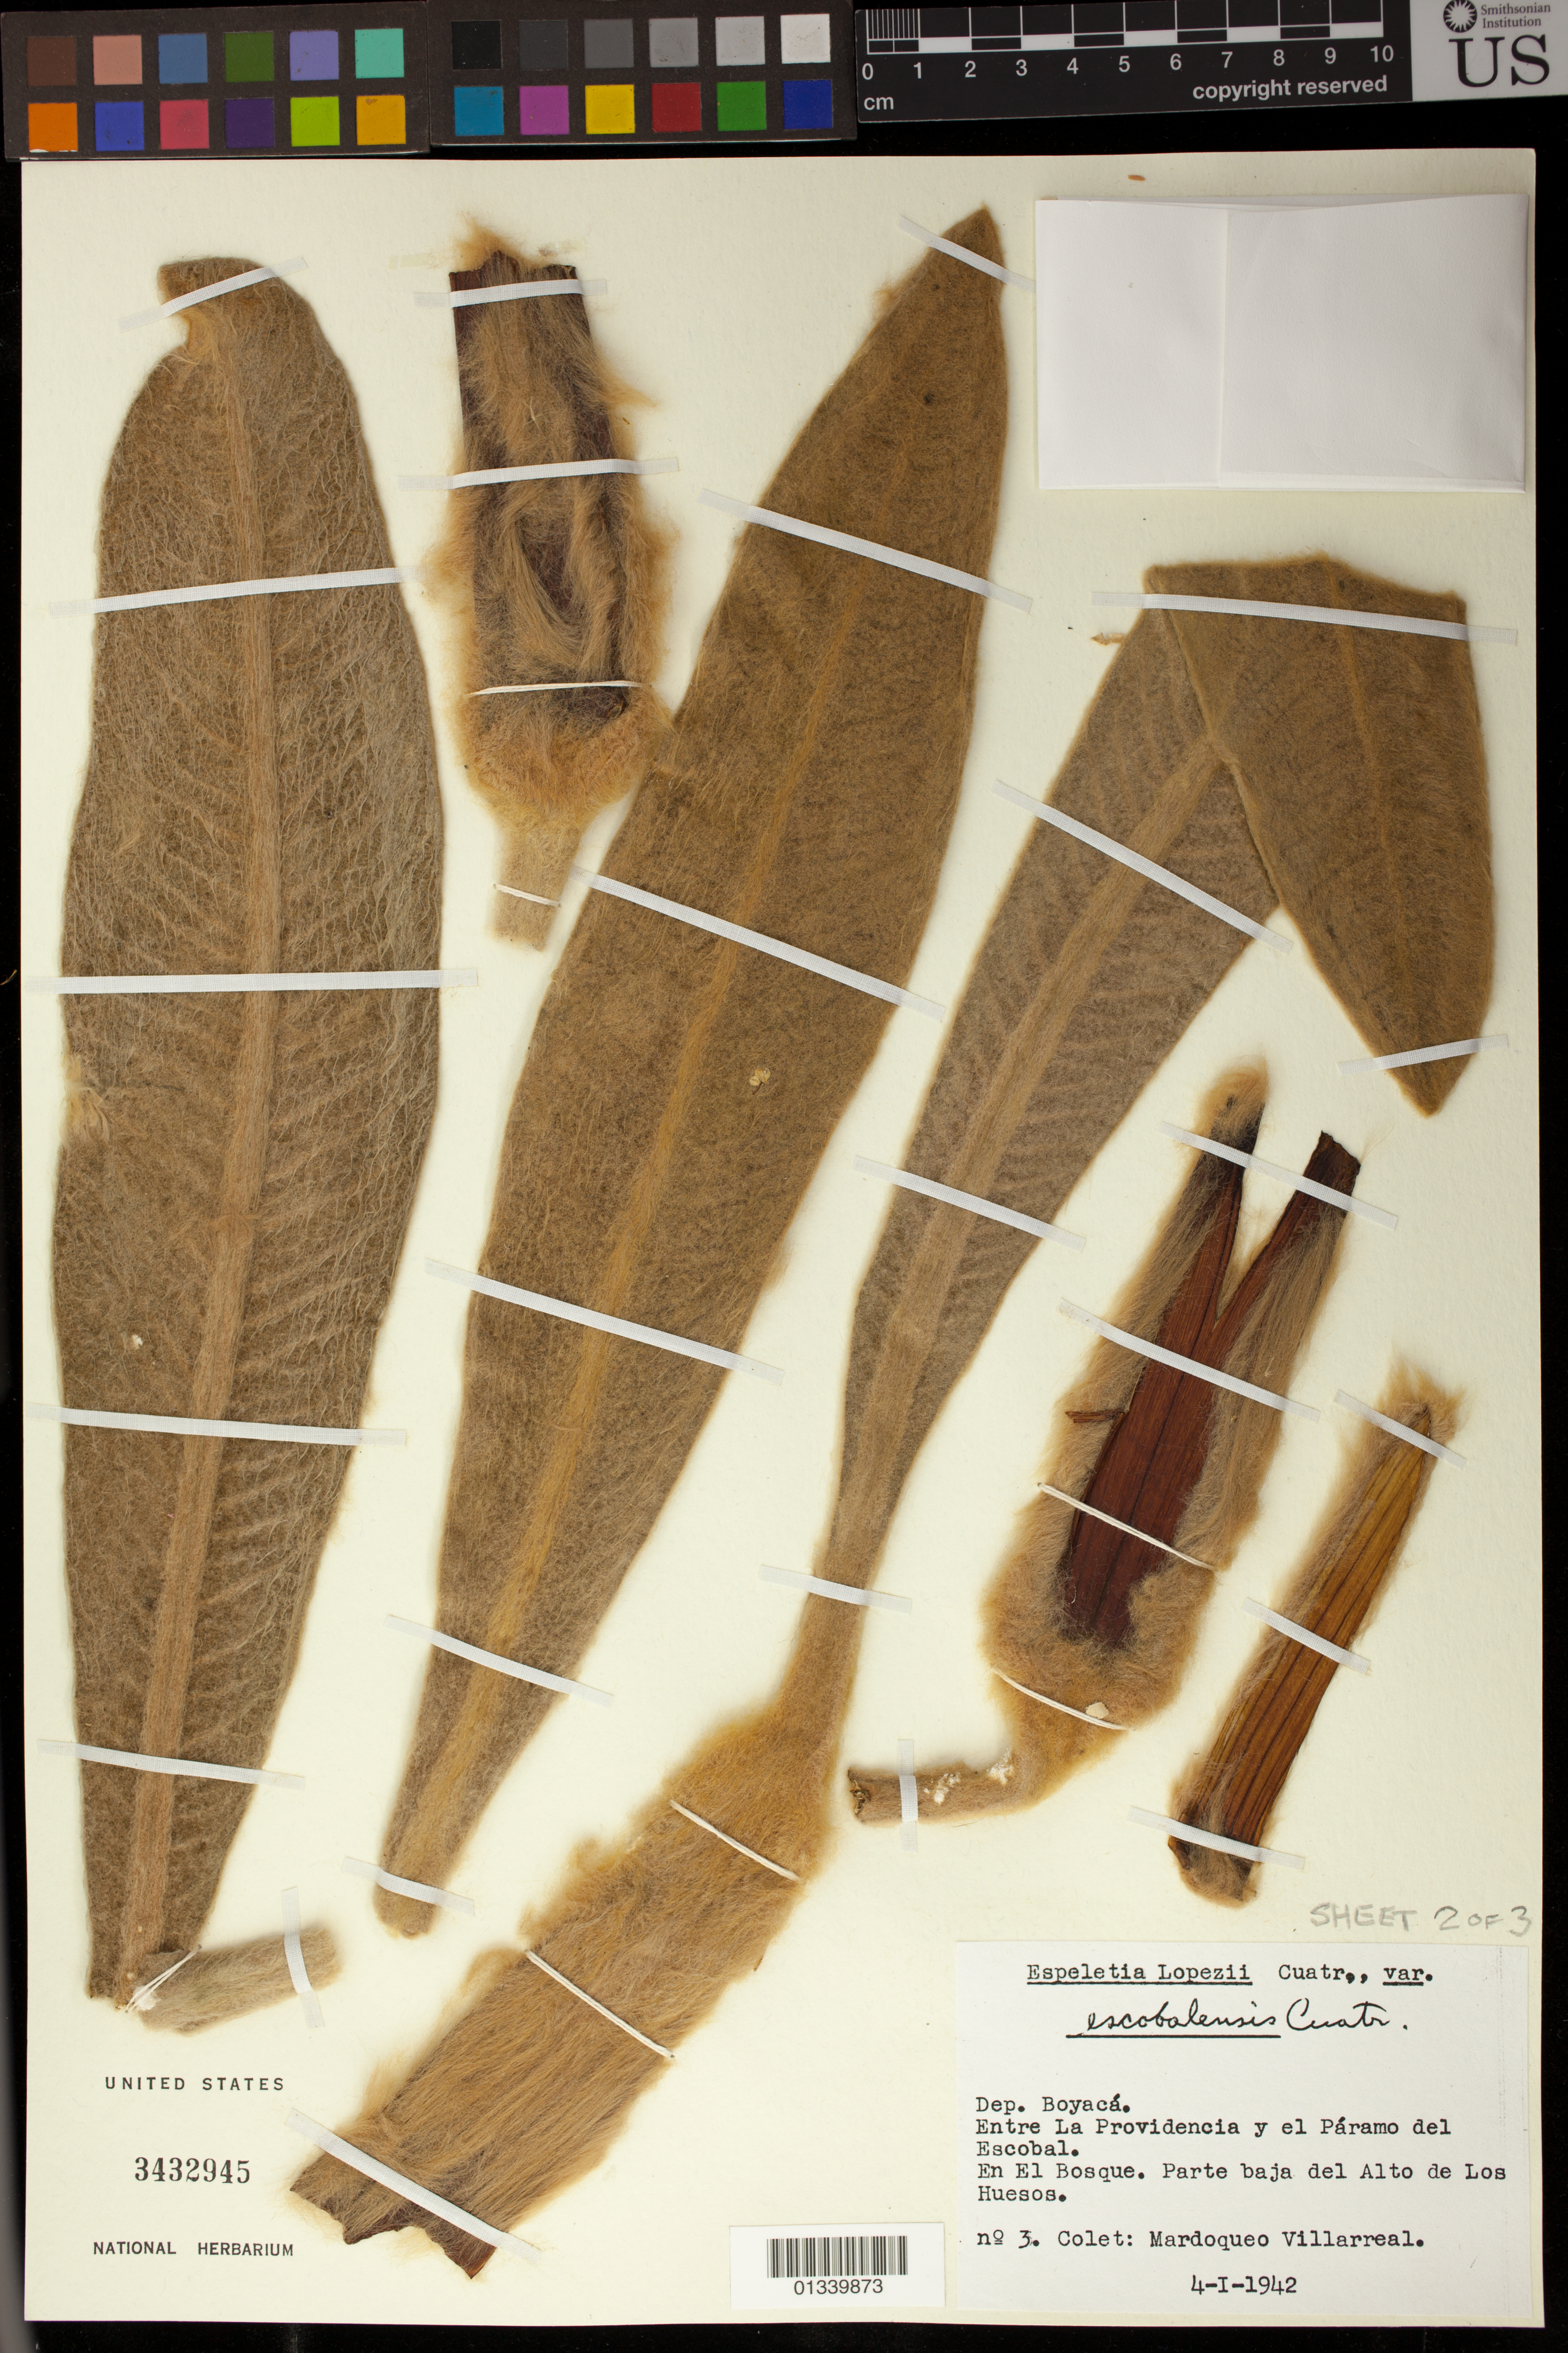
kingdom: Plantae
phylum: Tracheophyta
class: Magnoliopsida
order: Asterales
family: Asteraceae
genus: Espeletia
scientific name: Espeletia lopezii var. escobalensis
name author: Cuatrec.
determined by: Cuatrecasas, J.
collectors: M. Villarreal V.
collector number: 3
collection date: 1942-01-04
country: Colombia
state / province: Boyacá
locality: Entre La Providencia y el Paramo del Escobal.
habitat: Bosques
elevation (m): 1.5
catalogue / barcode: US 3432945